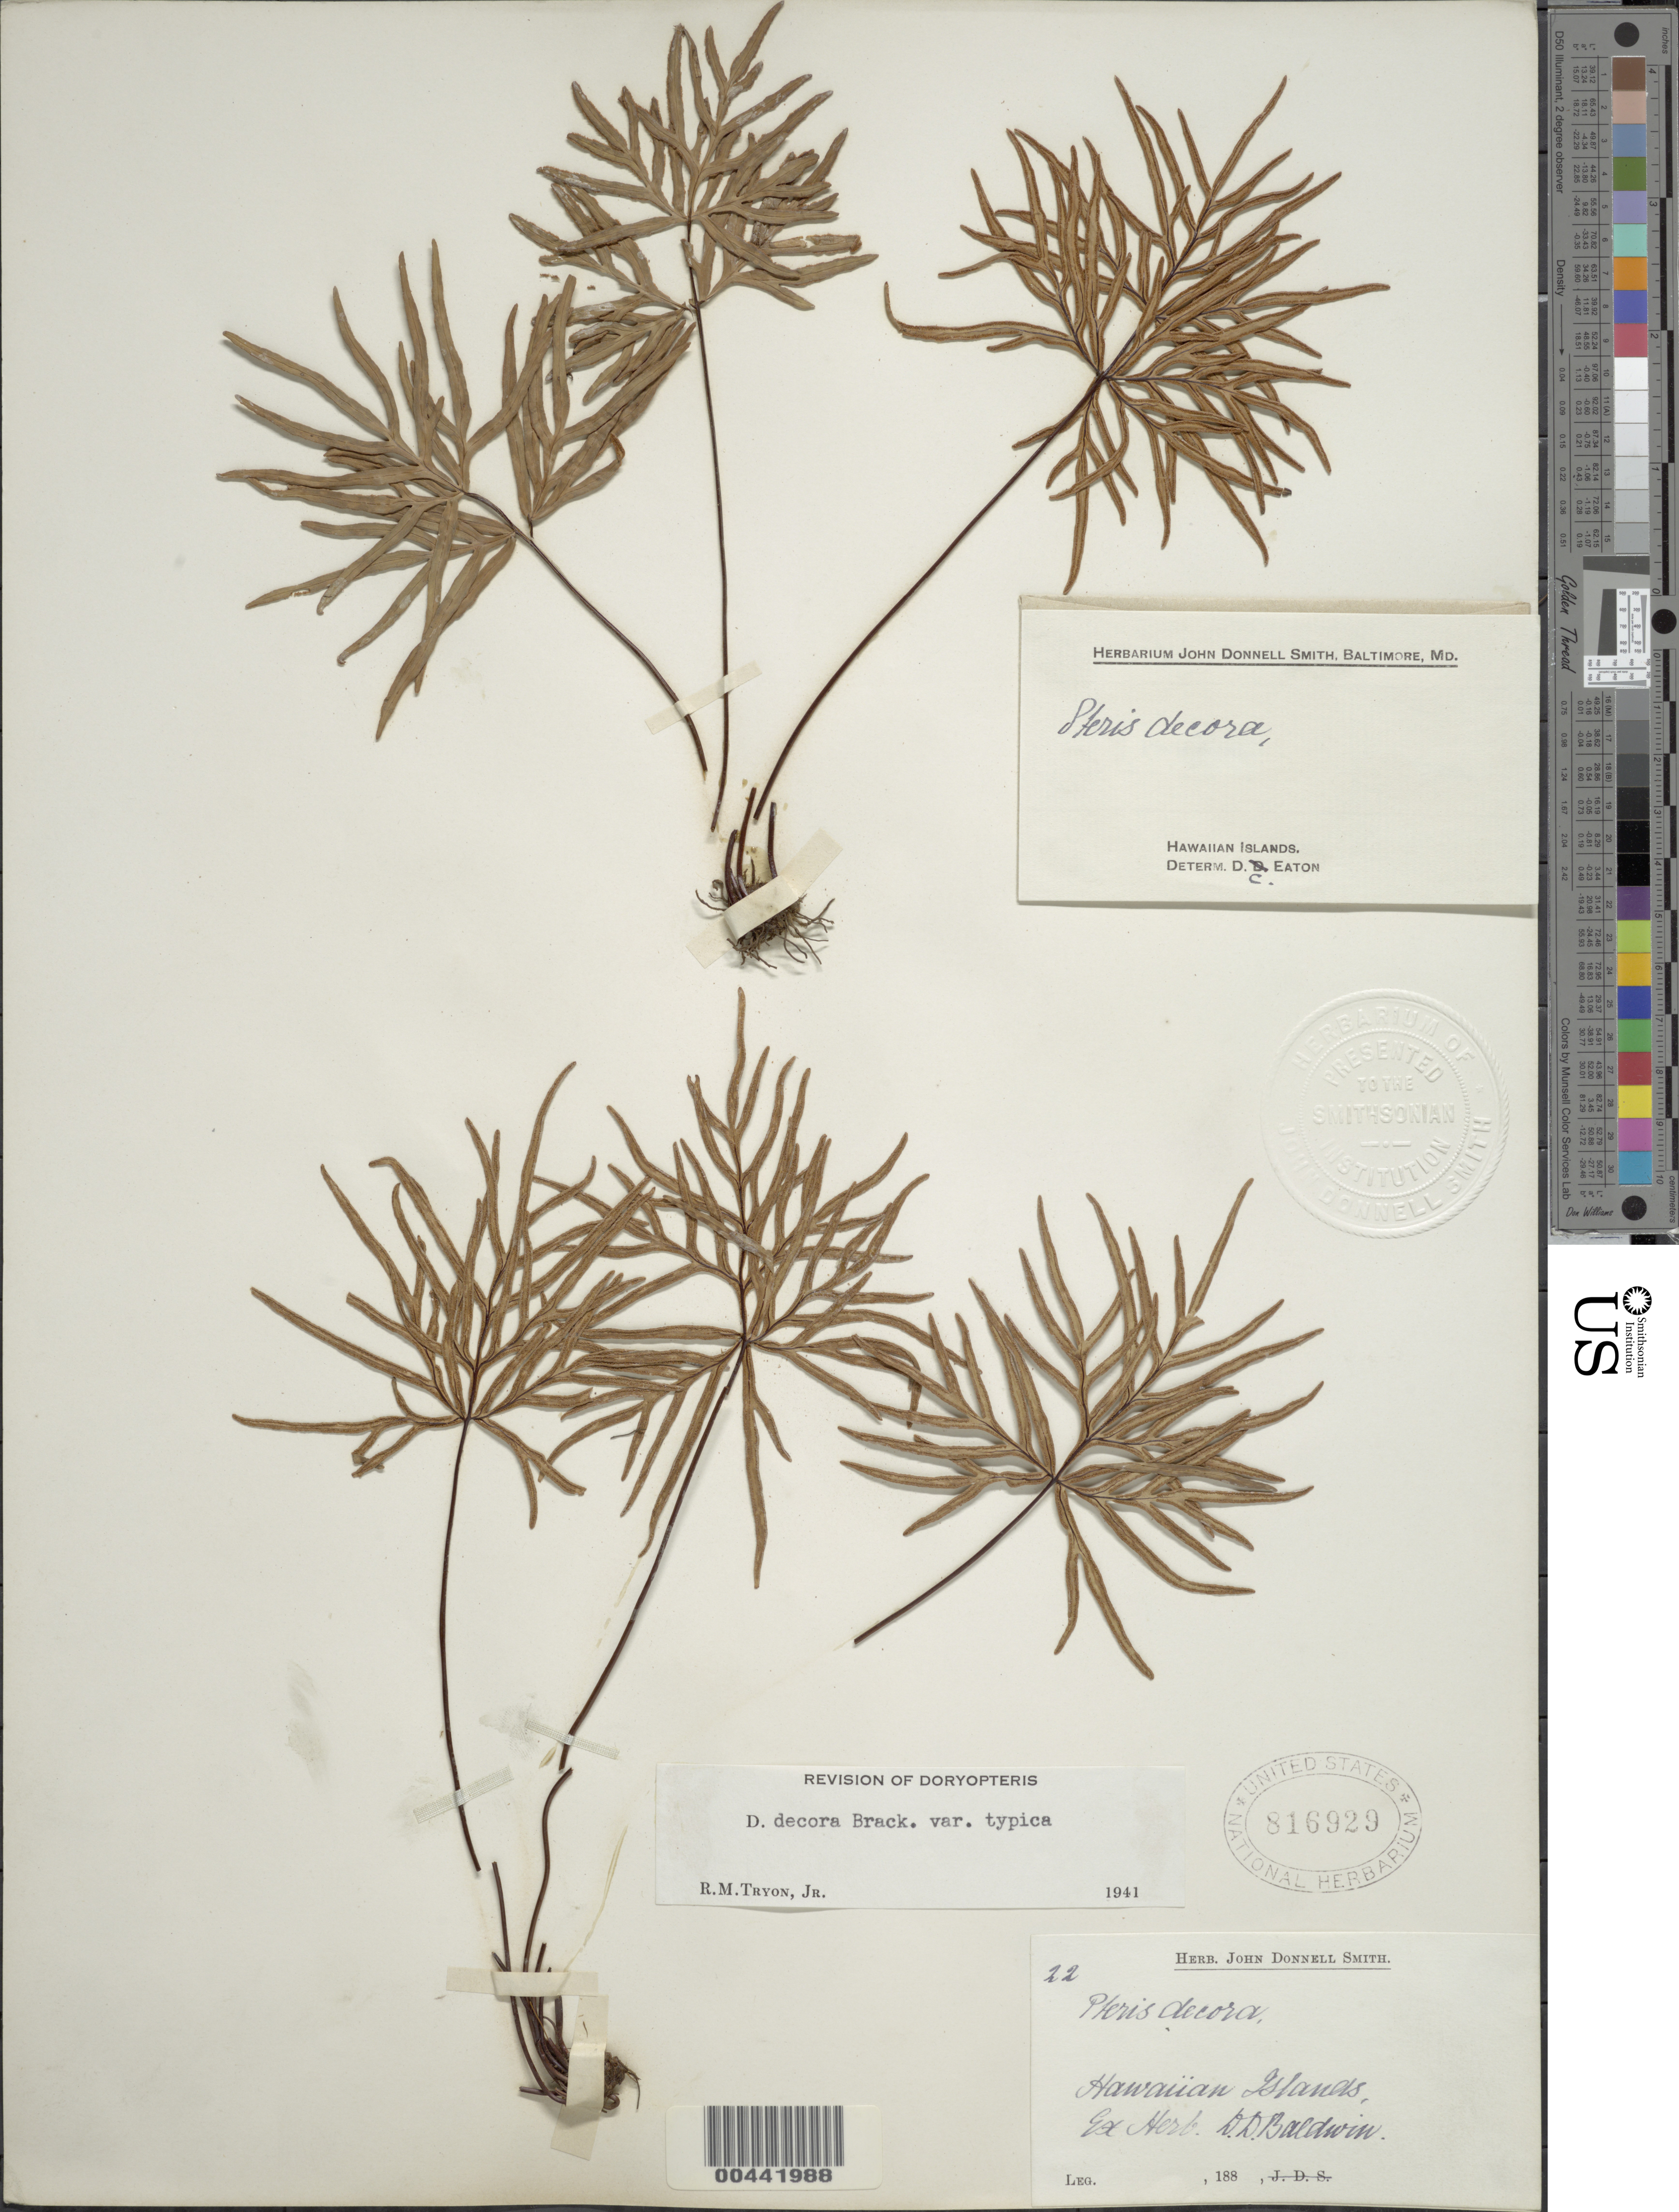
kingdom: Plantae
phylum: Tracheophyta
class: Polypodiopsida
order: Polypodiales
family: Pteridaceae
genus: Doryopteris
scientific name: Doryopteris decora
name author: Brack.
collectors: D. Baldwin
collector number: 22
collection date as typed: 188-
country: United States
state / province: Hawaii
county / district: Hawaii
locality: Hawaiian Islands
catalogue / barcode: US 816929